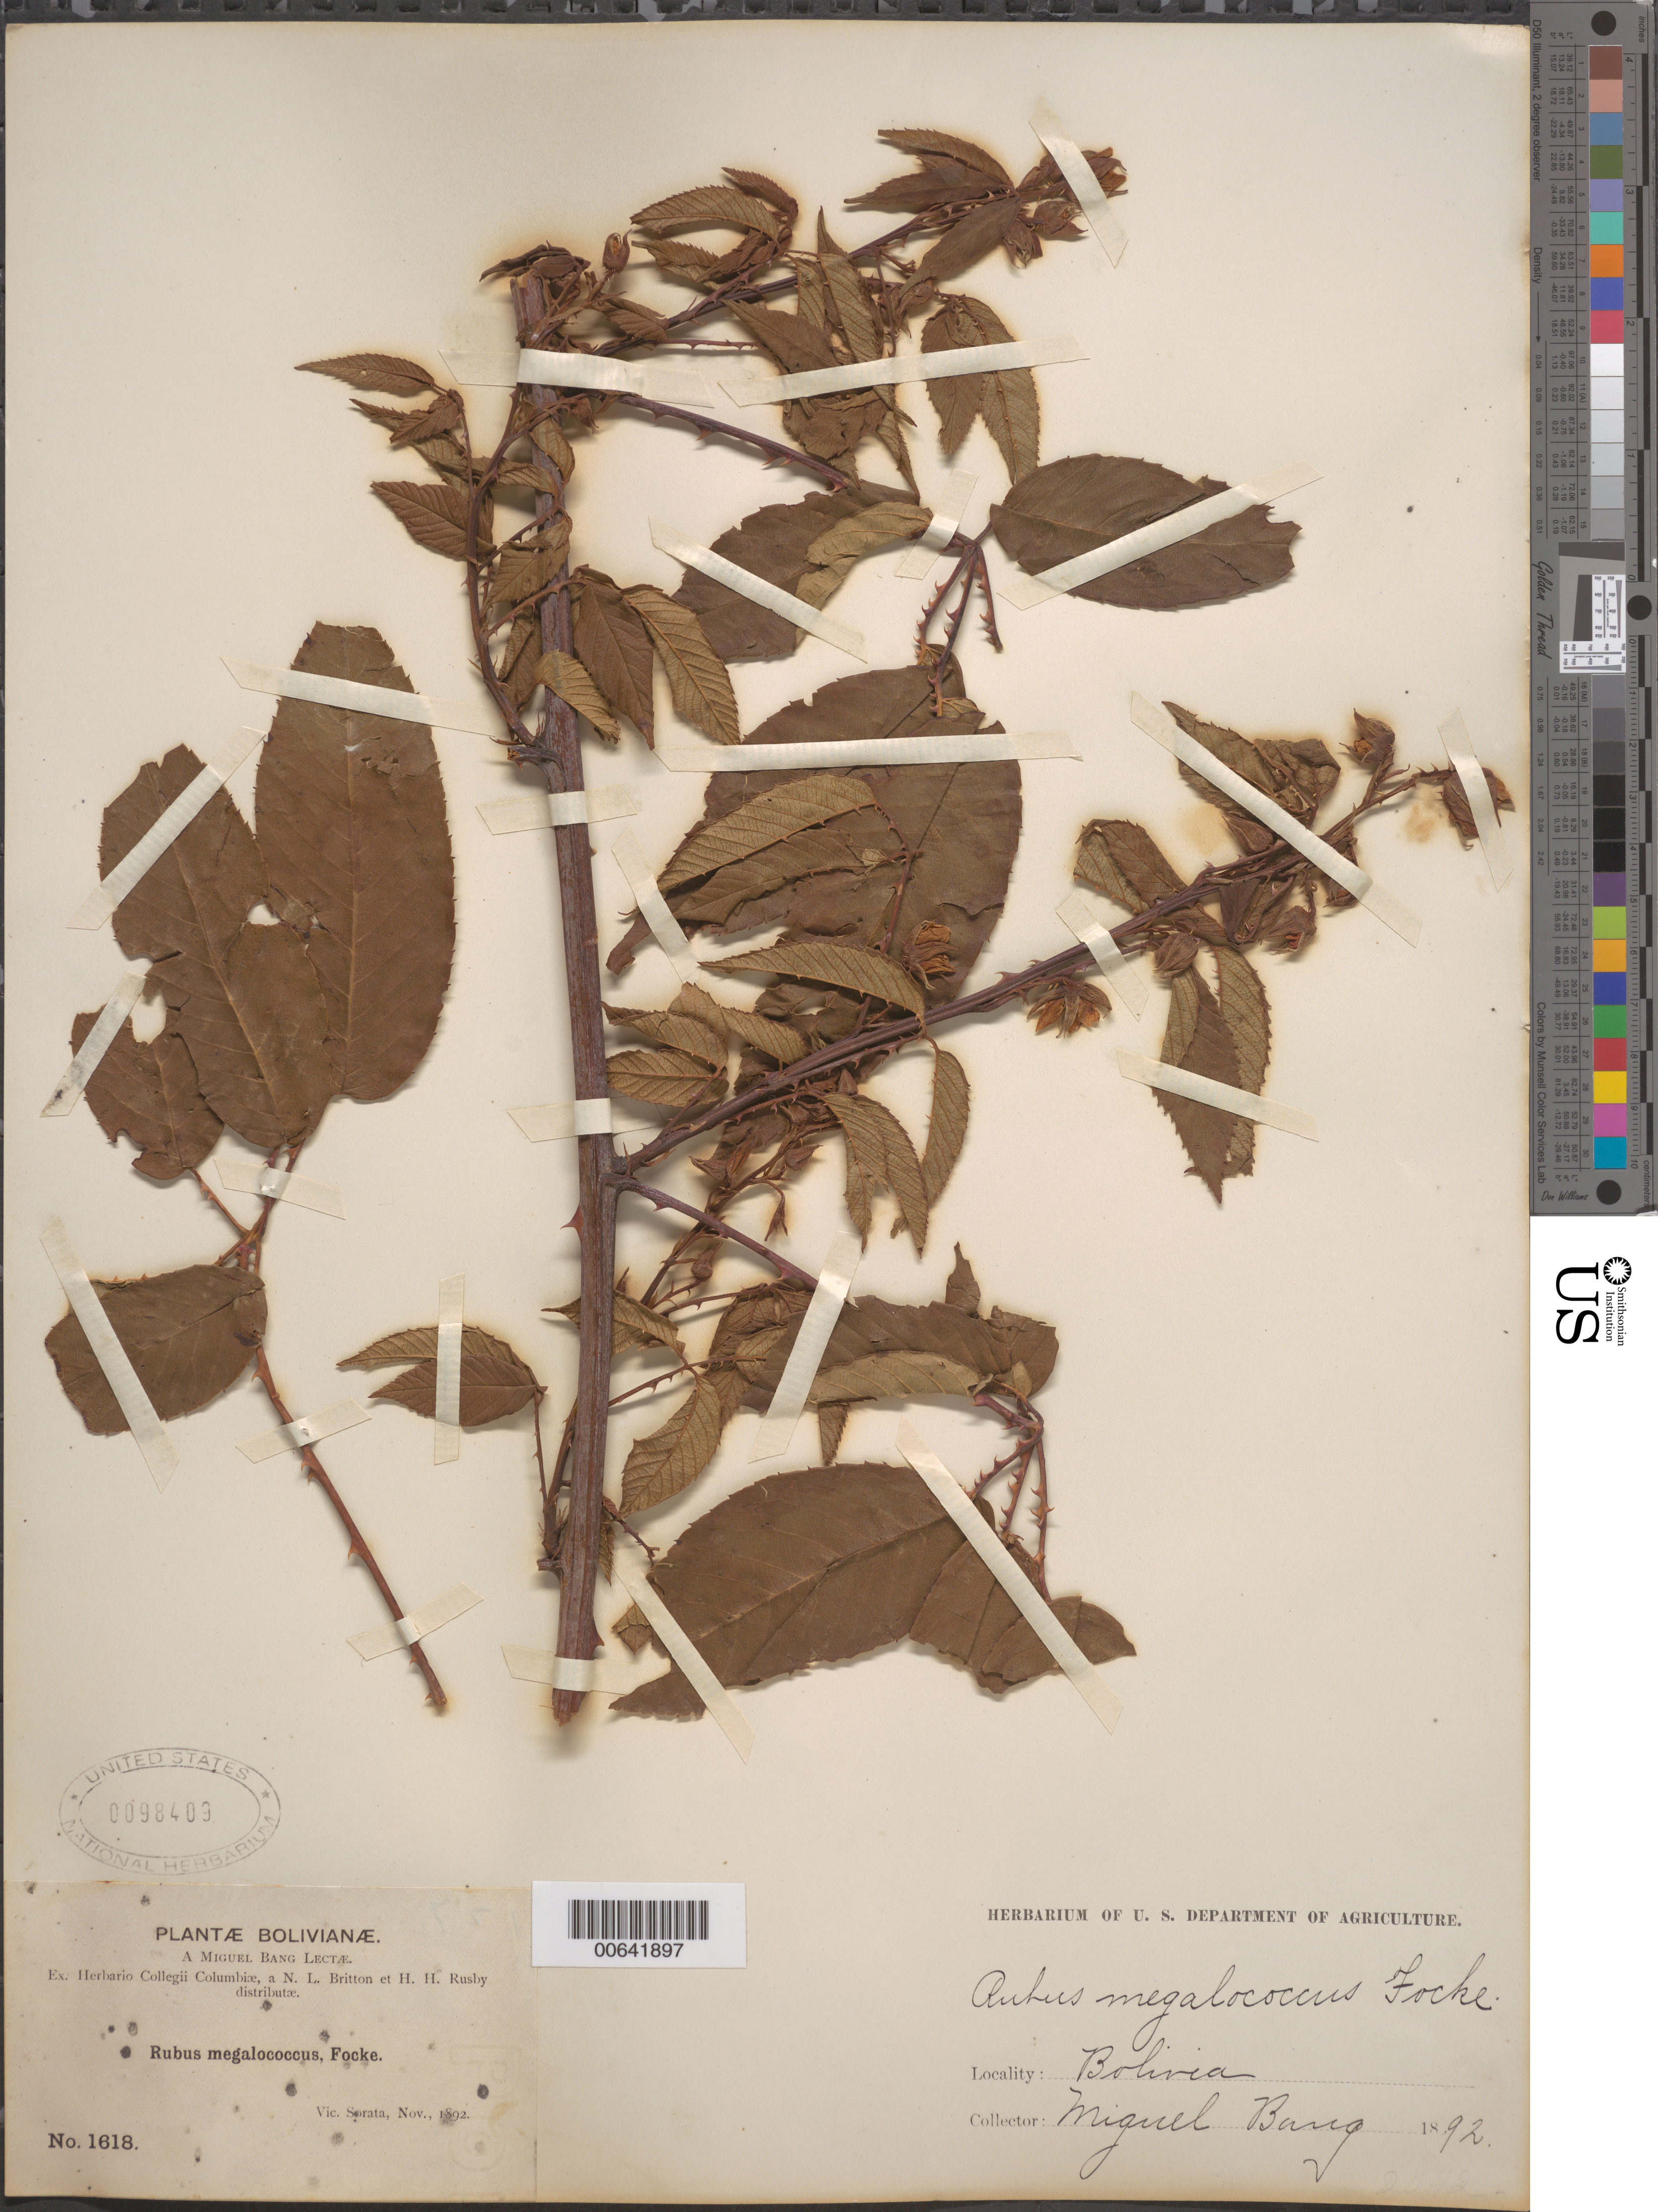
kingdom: Plantae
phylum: Tracheophyta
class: Magnoliopsida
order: Rosales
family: Rosaceae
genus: Rubus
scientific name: Rubus megalococcus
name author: Focke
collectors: M. Bang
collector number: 1618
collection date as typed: Nov 1892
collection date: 1892-11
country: Bolivia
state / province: La Paz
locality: Vic. de Sorata. (PLANTAE BOLIVIANAE)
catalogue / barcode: US 98409